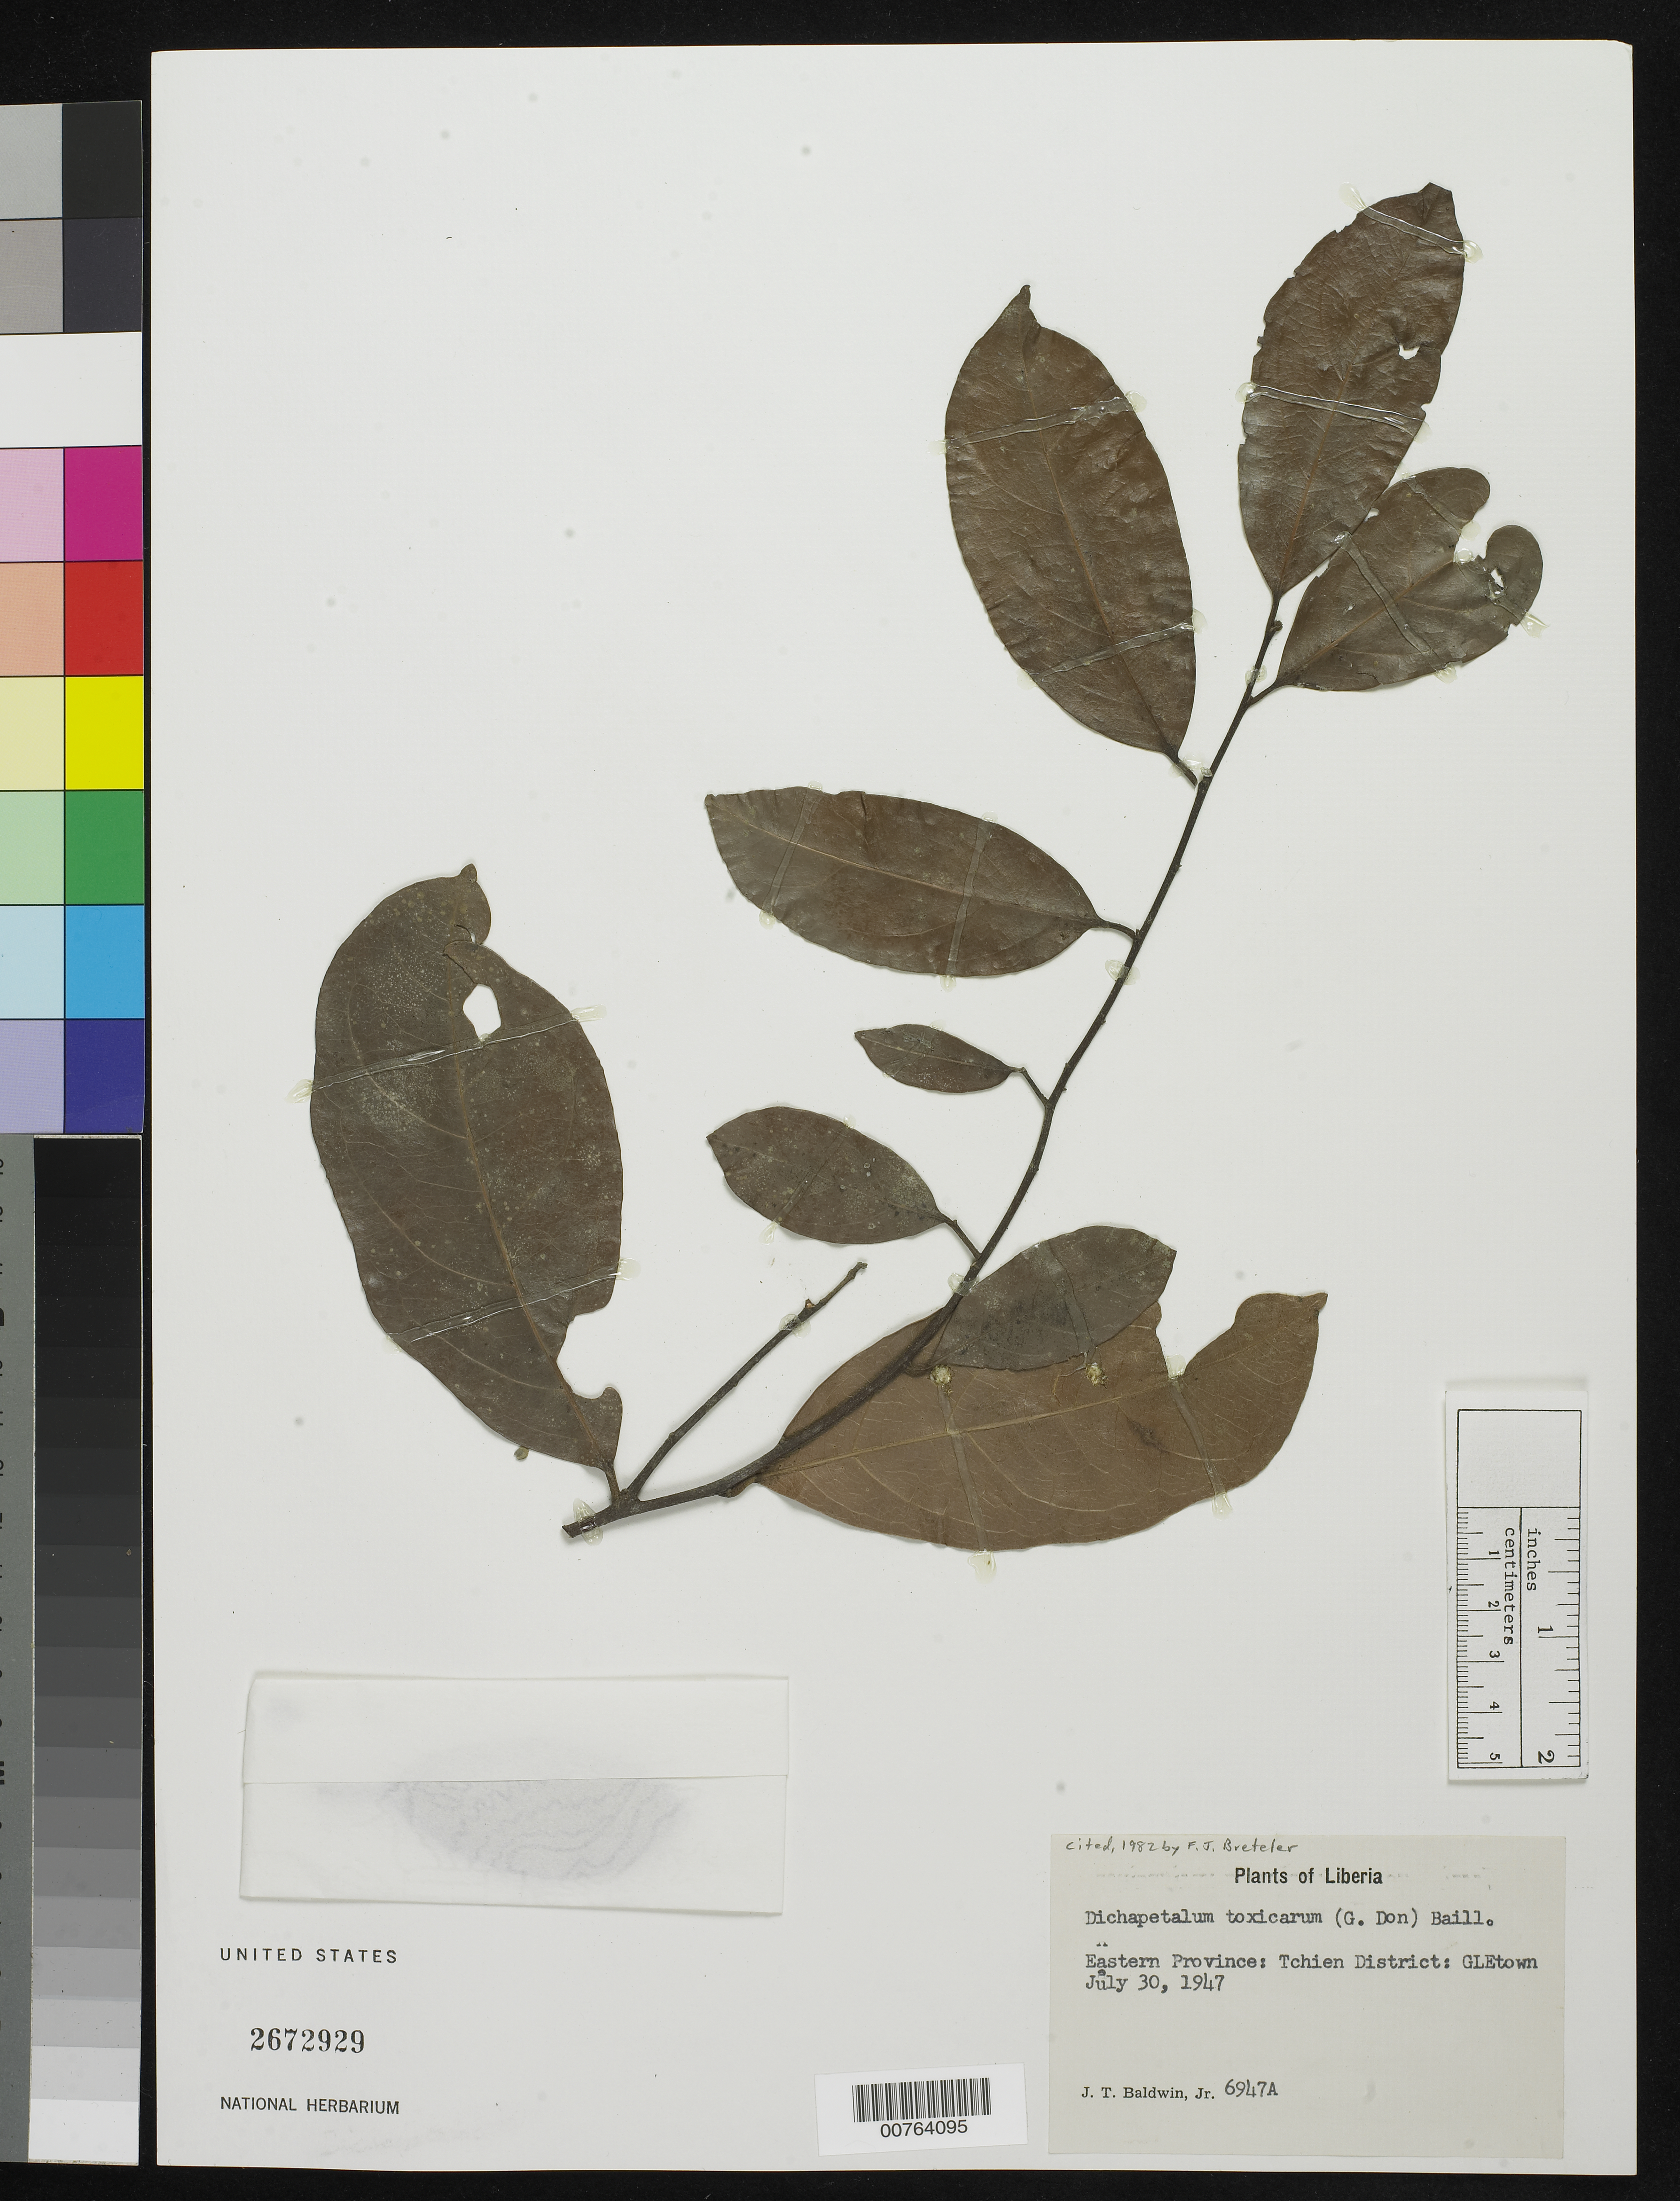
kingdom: Plantae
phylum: Tracheophyta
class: Magnoliopsida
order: Malpighiales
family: Dichapetalaceae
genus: Dichapetalum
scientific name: Dichapetalum toxicarum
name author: (G. Don) Baill.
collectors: J. T. Baldwin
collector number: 6947a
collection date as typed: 30 Jul 1947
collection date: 1947-07-30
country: Liberia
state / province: Grand Gedeh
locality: Eastern Province: Tchien District, Gletown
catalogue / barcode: US 2672929